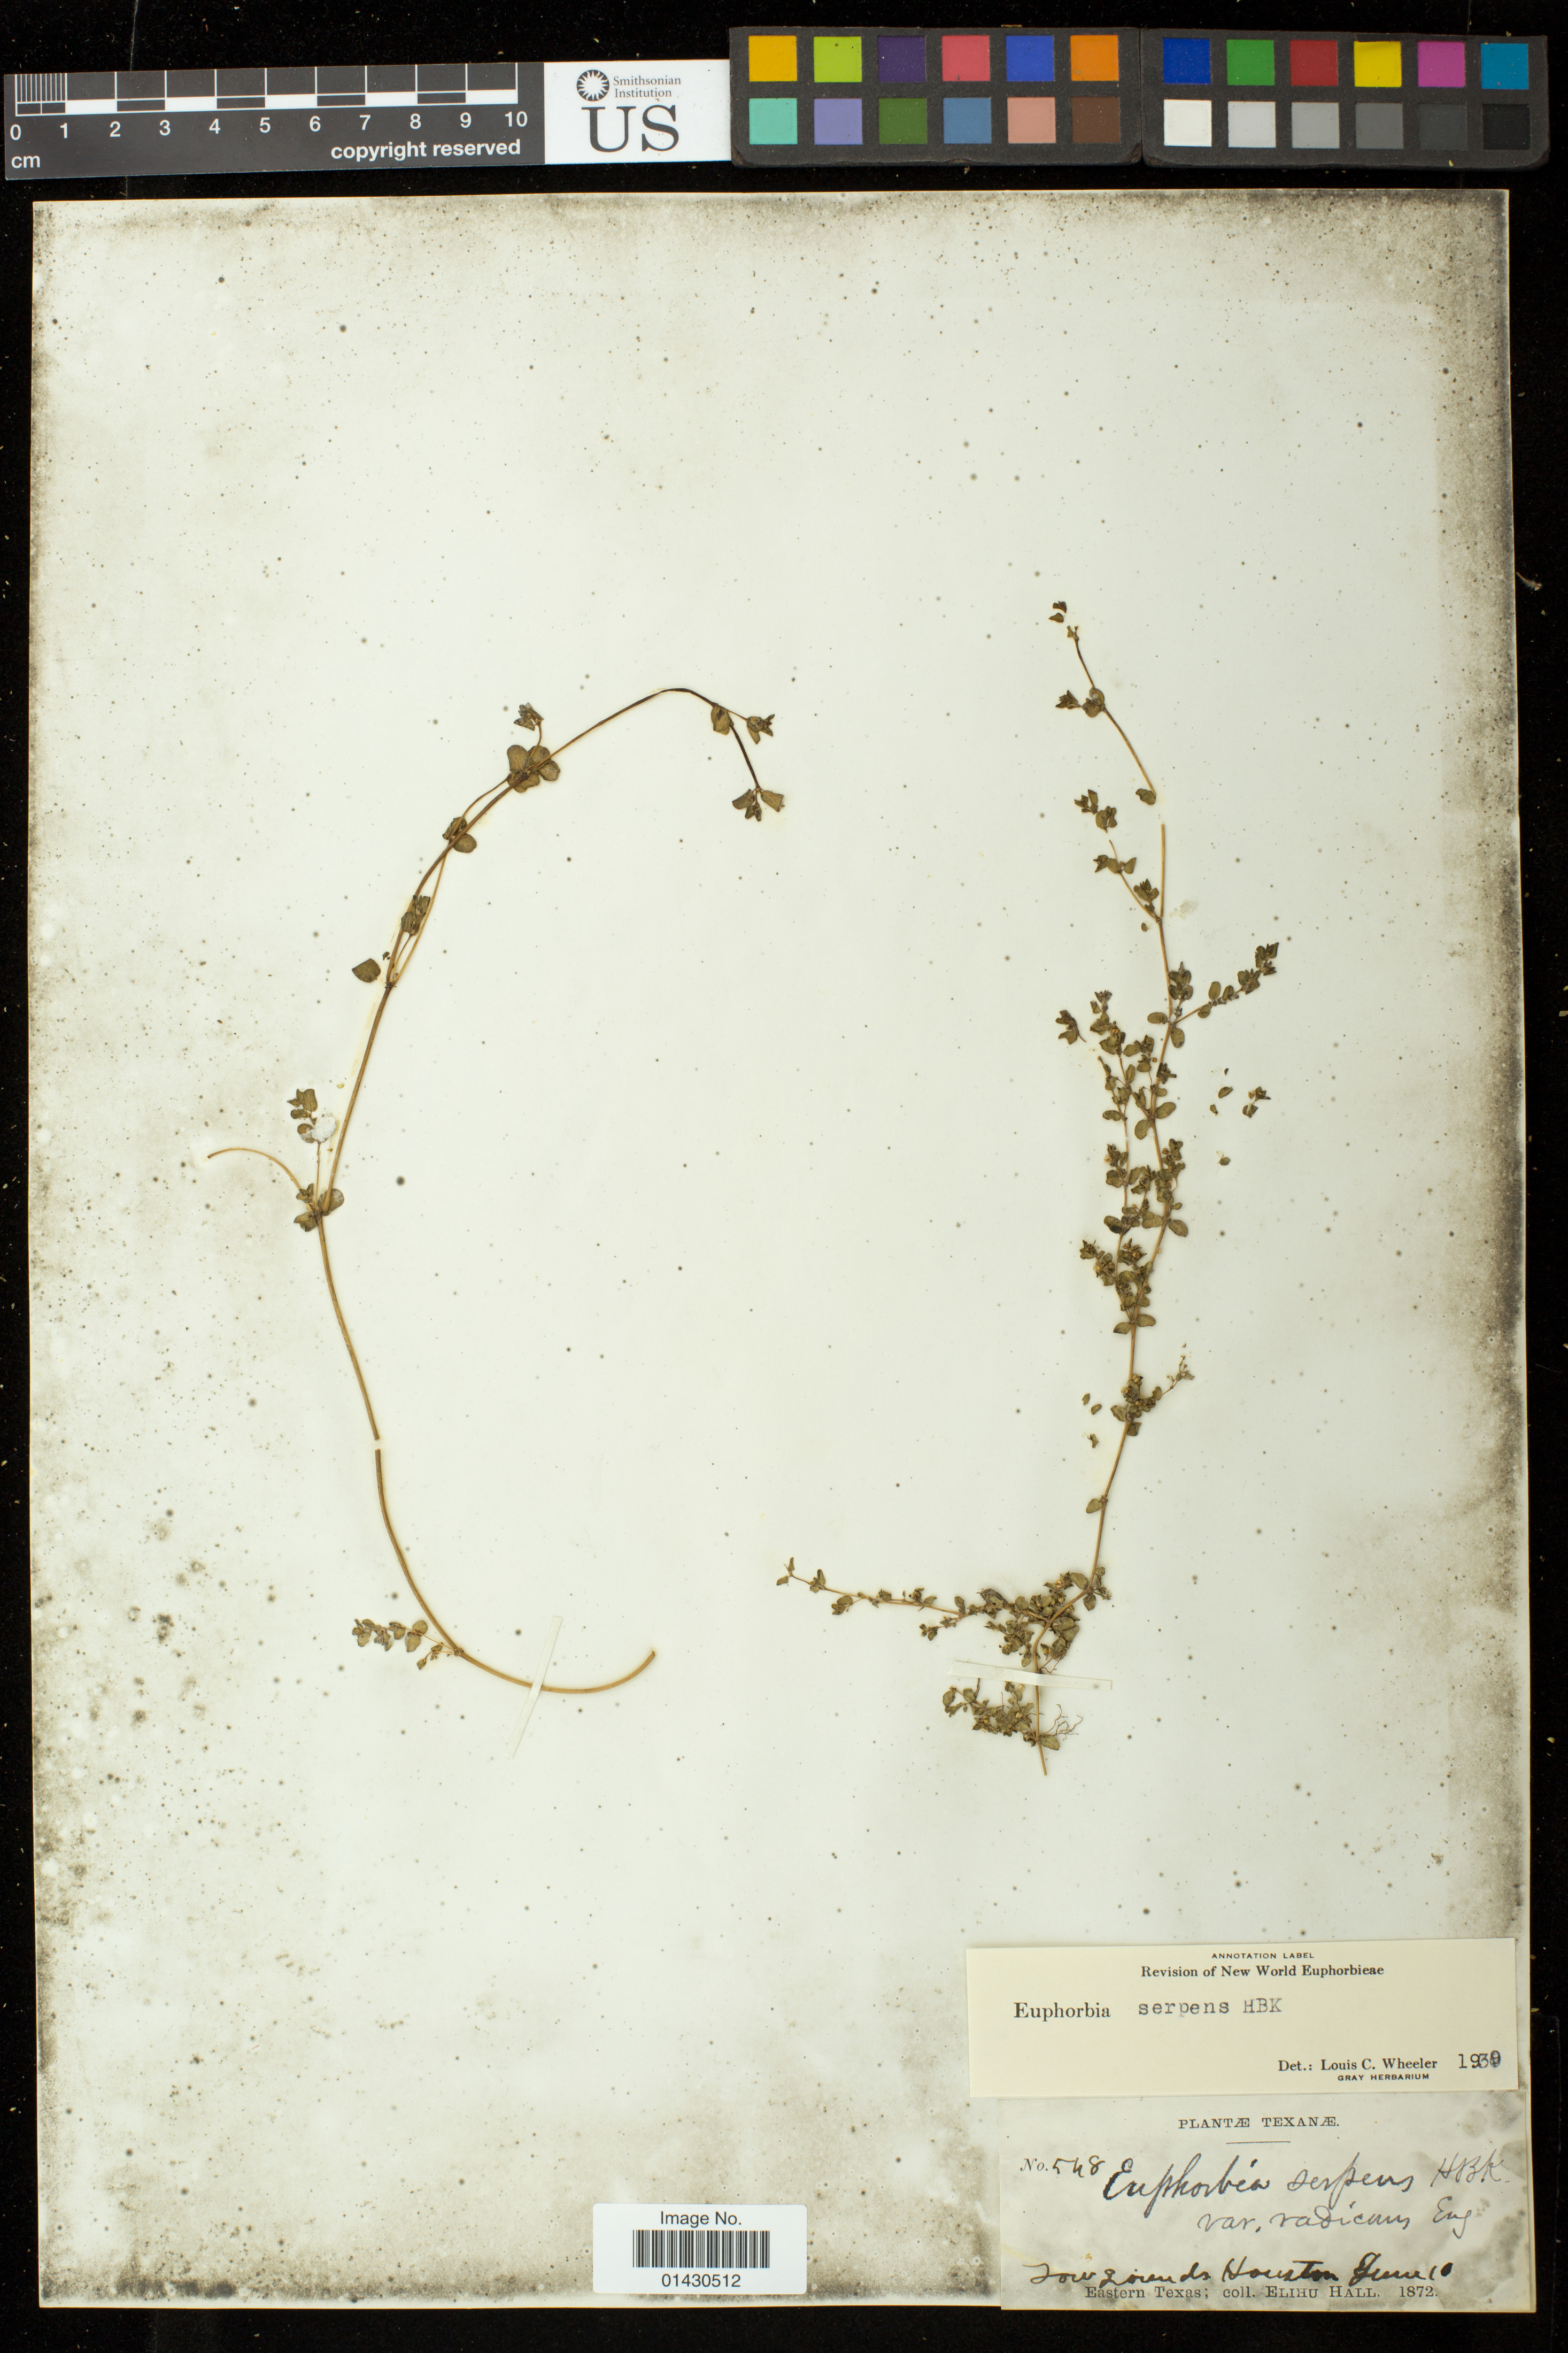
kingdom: Plantae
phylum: Tracheophyta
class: Magnoliopsida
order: Malpighiales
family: Euphorbiaceae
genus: Euphorbia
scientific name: Euphorbia serpens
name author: Kunth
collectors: E. Hall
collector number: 548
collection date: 1872-06-10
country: United States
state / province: Texas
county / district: Harris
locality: Houston